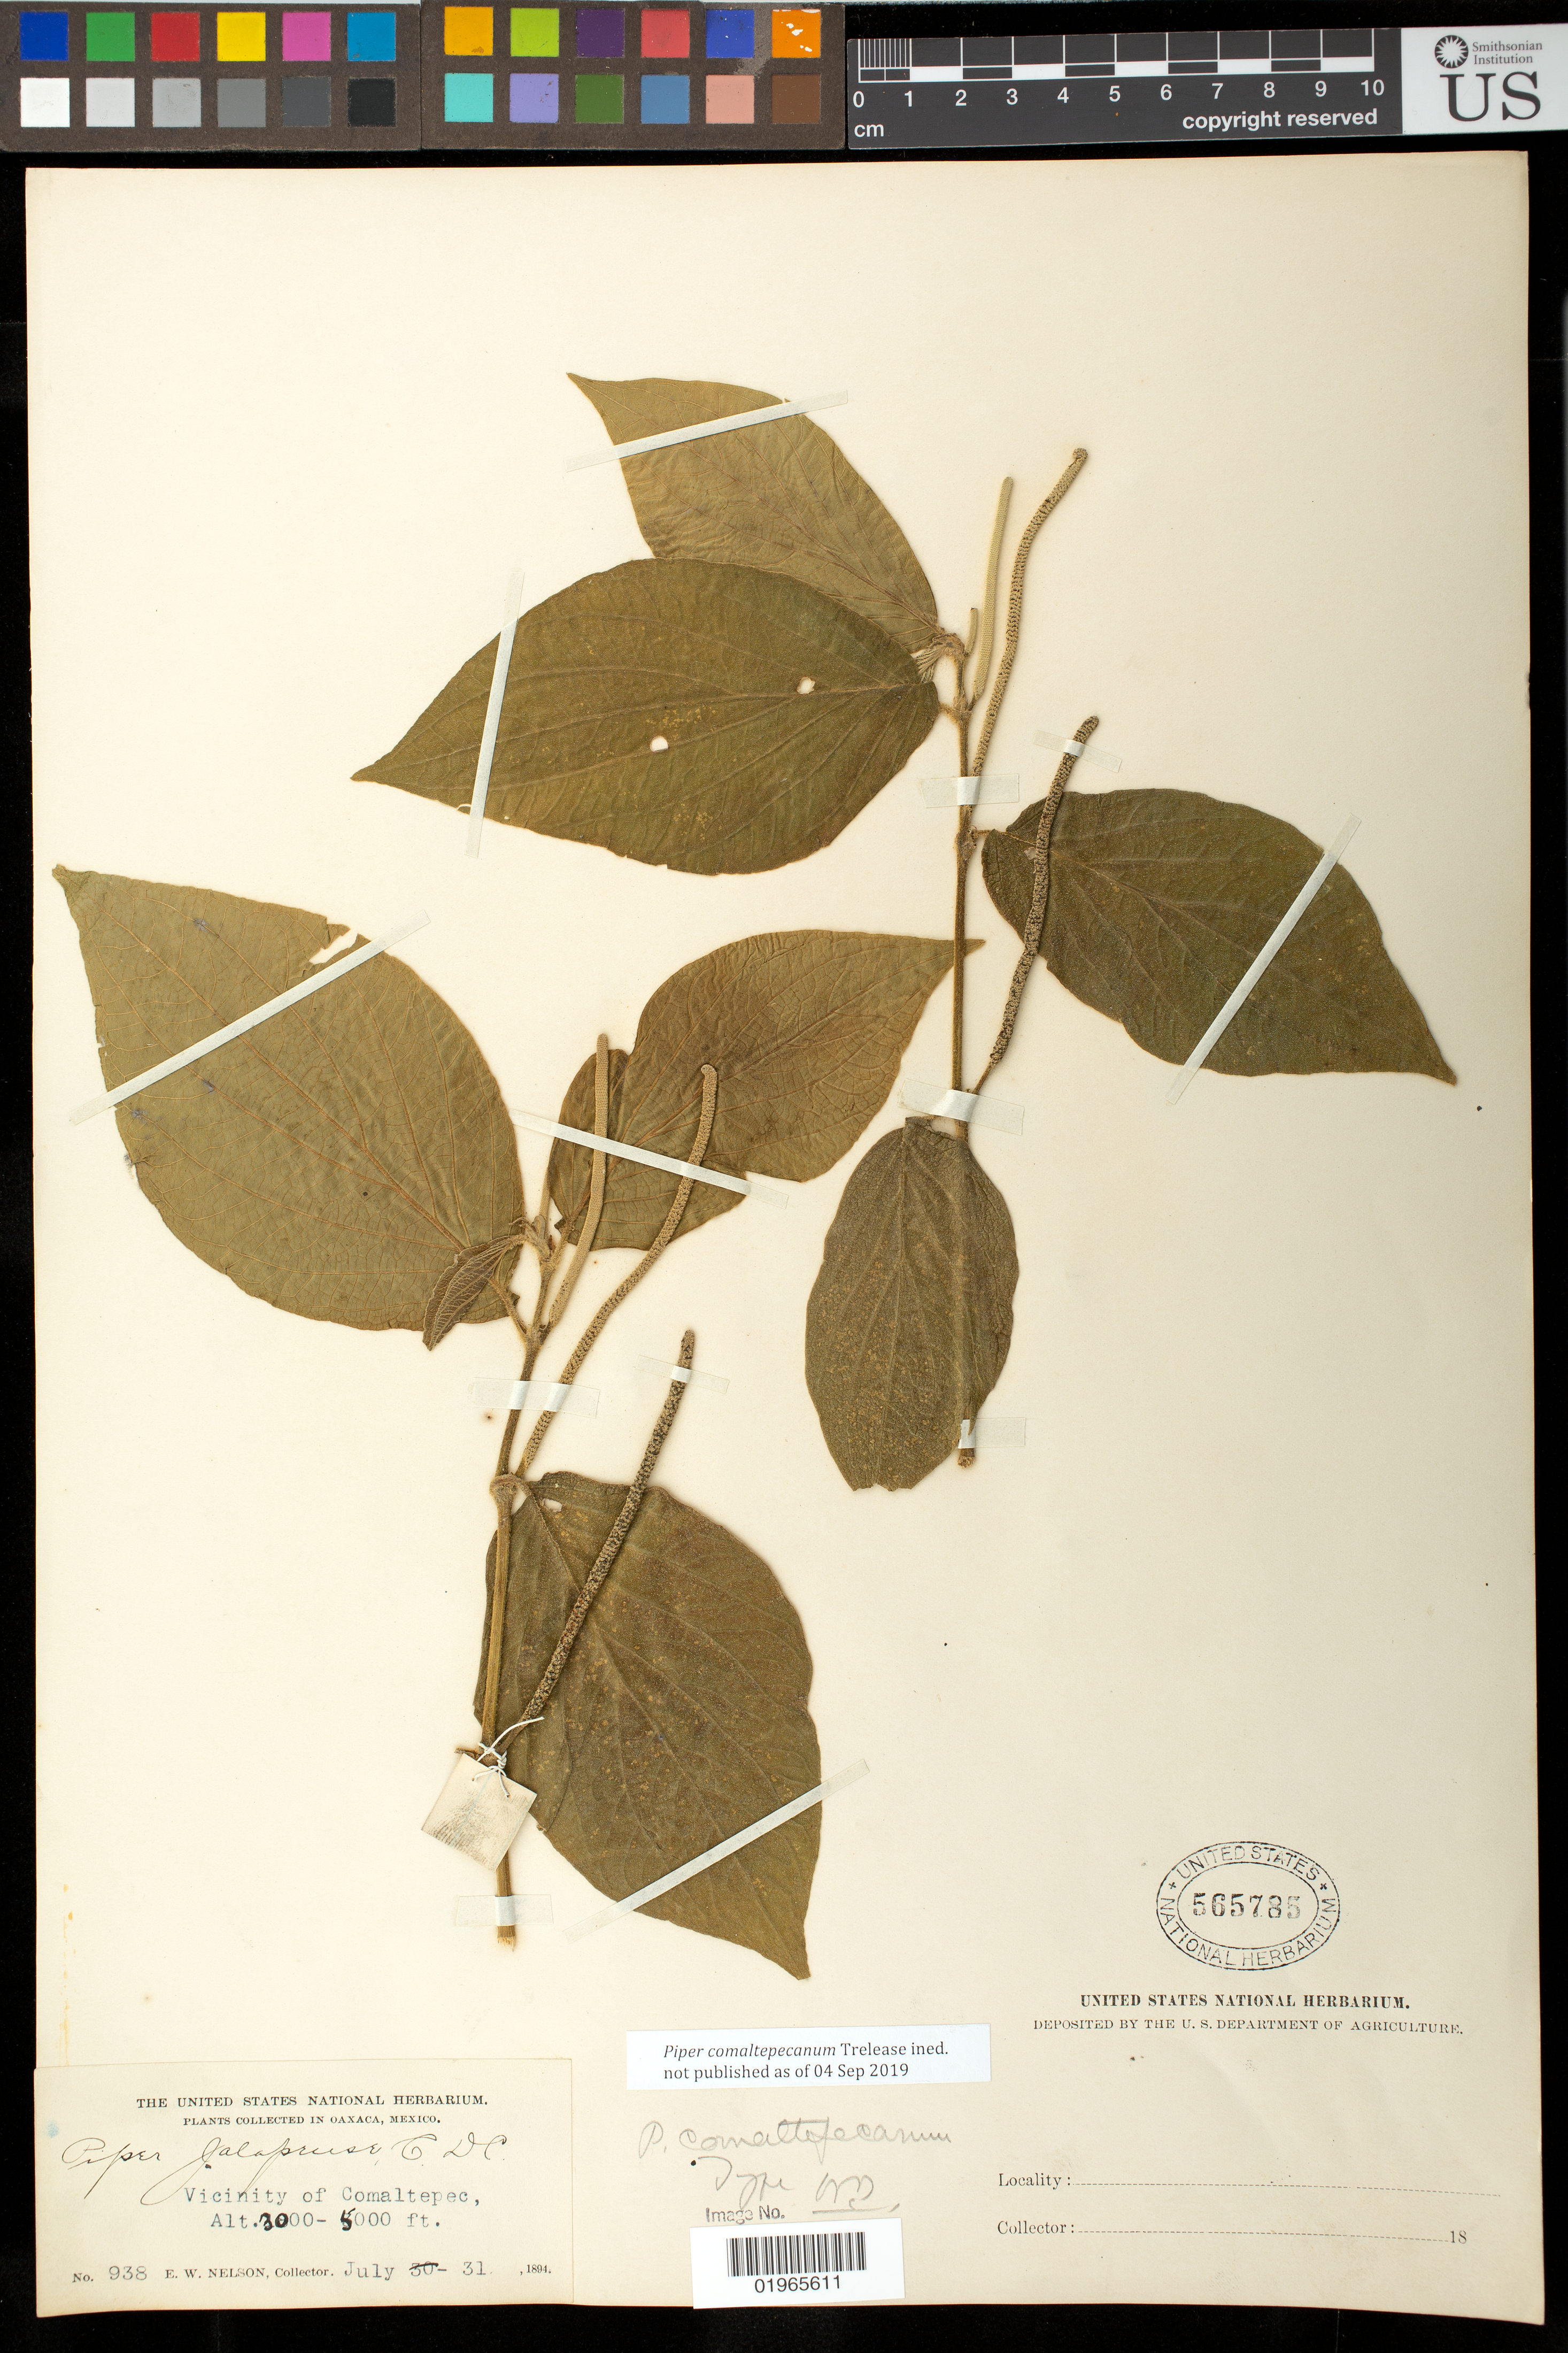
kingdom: Plantae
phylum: Tracheophyta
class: Magnoliopsida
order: Piperales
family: Piperaceae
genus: Piper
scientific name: Piper jalapense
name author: C. DC.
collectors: E. W. Nelson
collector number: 938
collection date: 1894-07-31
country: Mexico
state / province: Oaxaca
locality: Vicinity of Comaltepec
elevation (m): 914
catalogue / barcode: US 565785